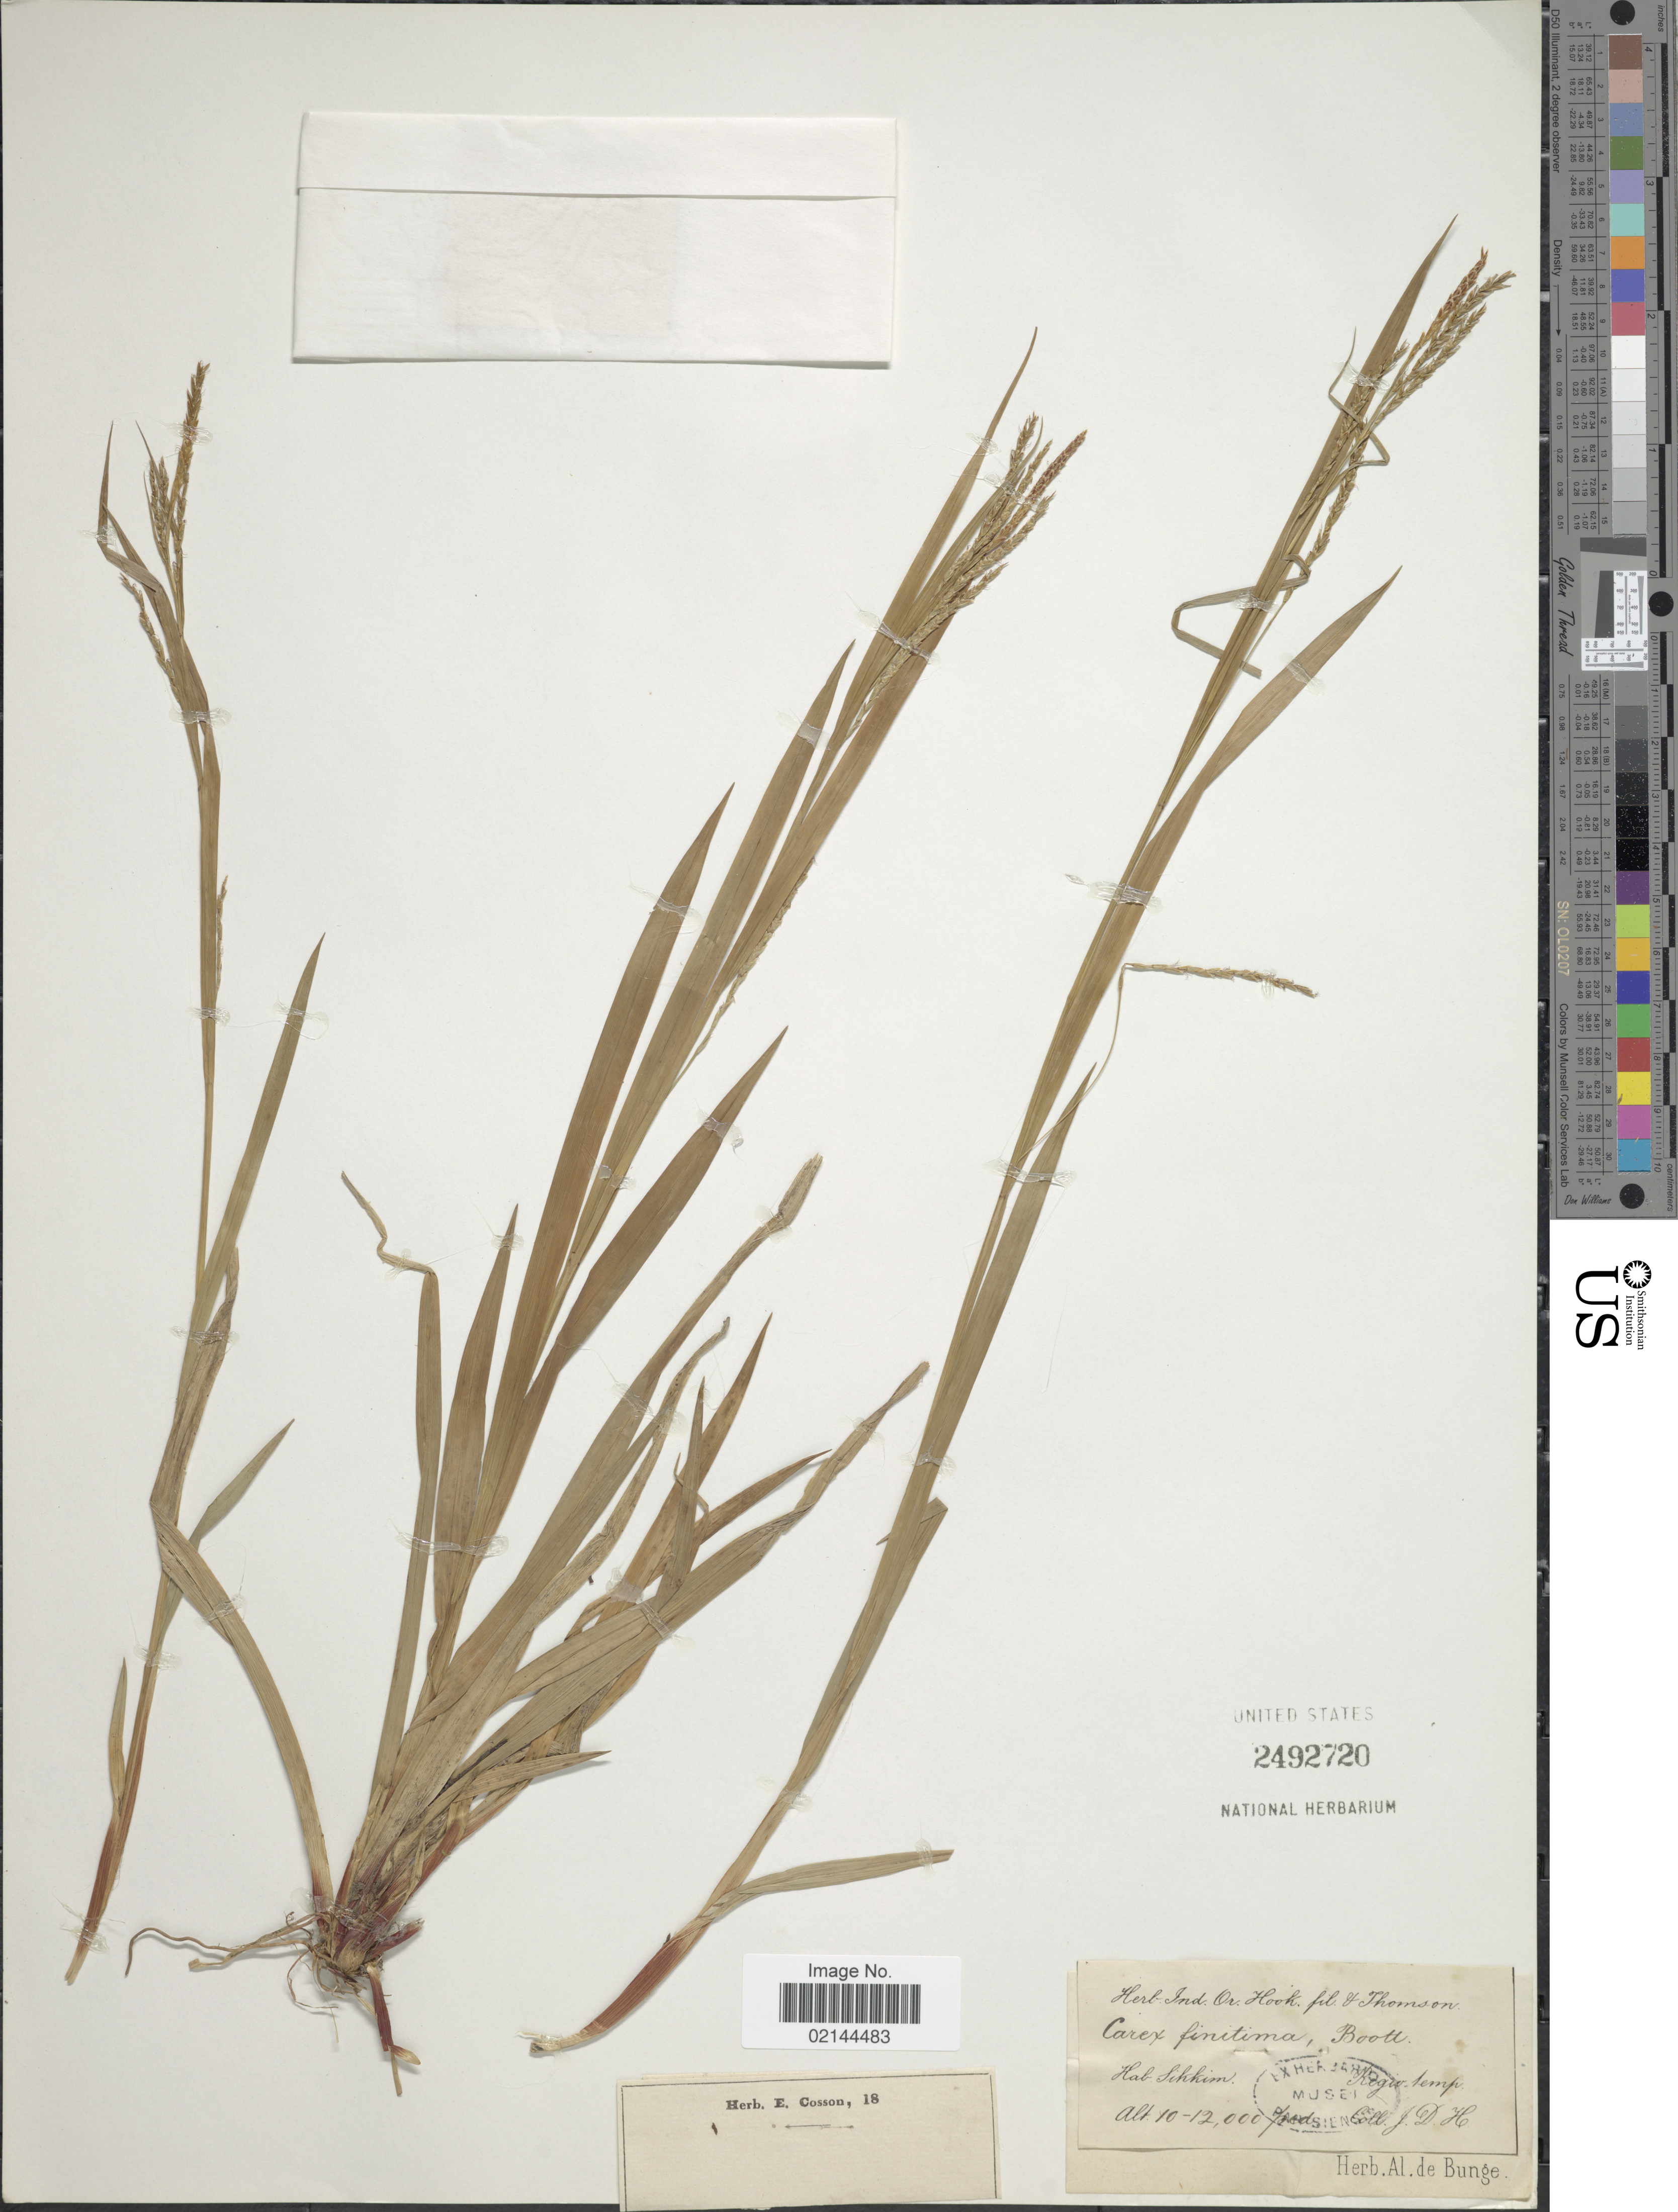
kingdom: Plantae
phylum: Tracheophyta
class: Liliopsida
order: Poales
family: Cyperaceae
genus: Carex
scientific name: Carex finitima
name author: Boott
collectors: J. D. H.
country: India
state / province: Sikkim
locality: Regio temp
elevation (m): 3048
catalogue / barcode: US 2492720